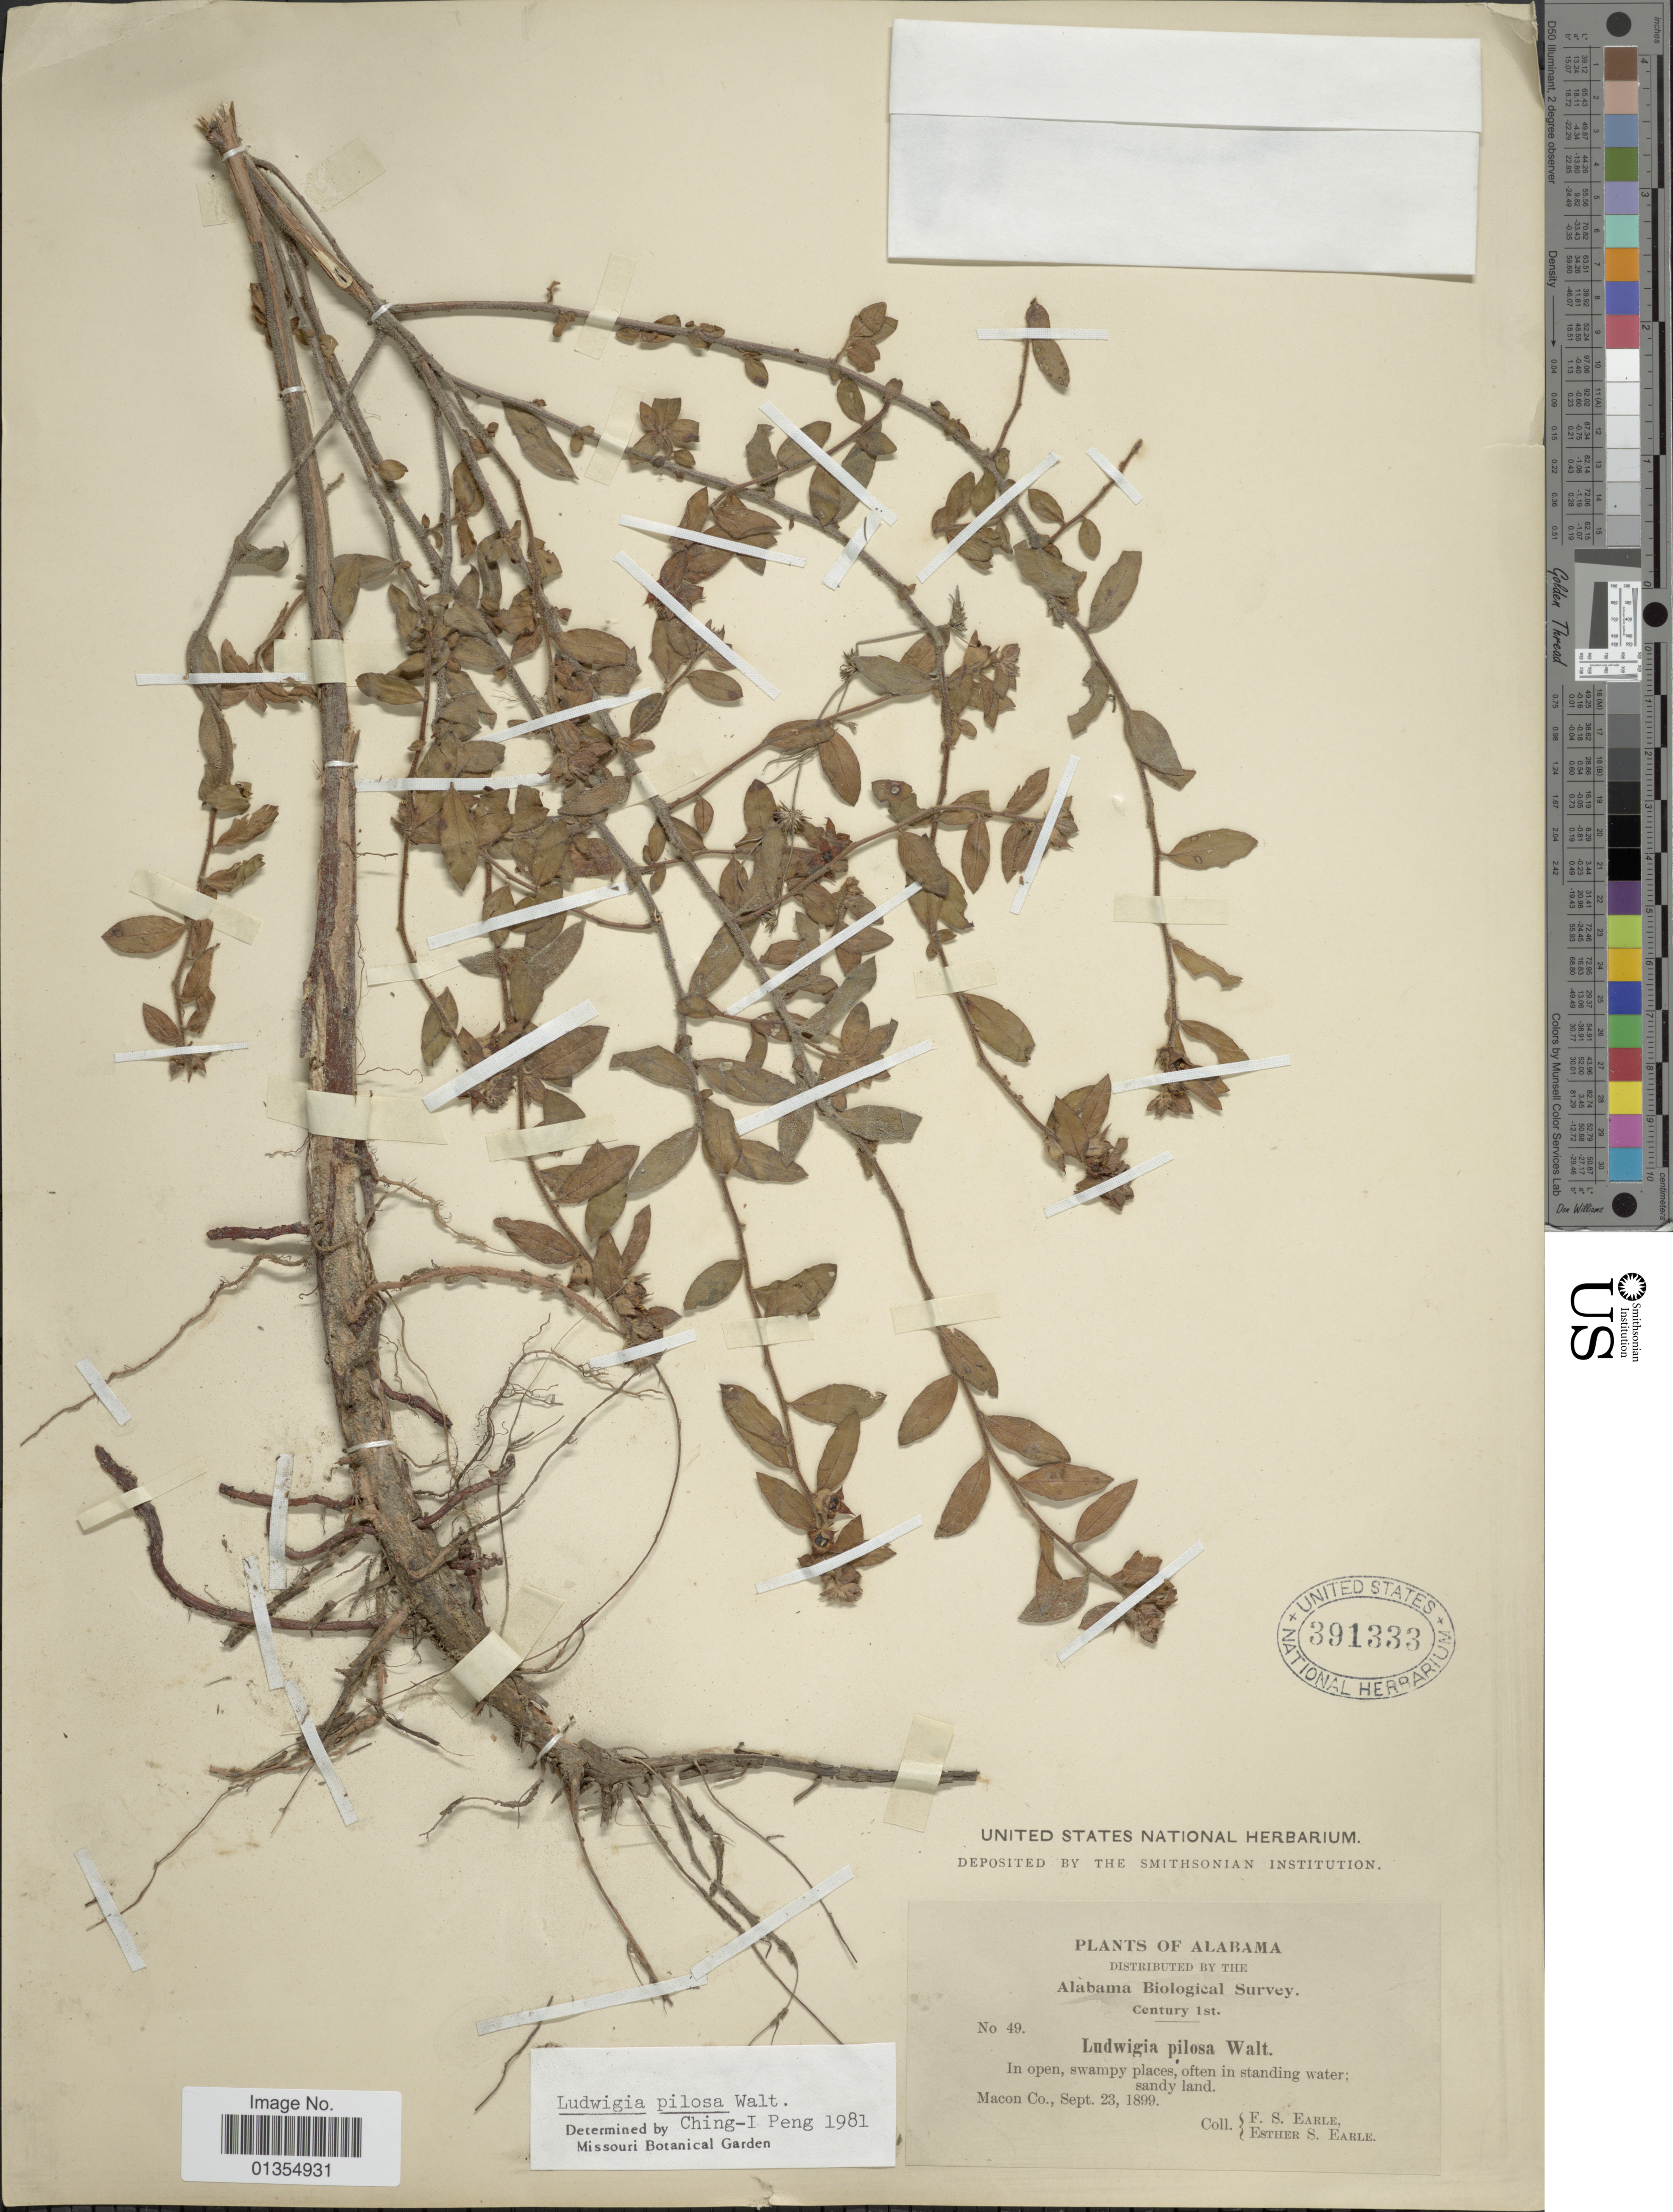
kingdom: Plantae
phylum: Tracheophyta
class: Magnoliopsida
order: Myrtales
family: Onagraceae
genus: Ludwigia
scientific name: Ludwigia pilosa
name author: Walter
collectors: F. S. Earle & E. S. Earle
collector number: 49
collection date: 1899-09-23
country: United States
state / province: Alabama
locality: Macon Co.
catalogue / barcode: US 391333